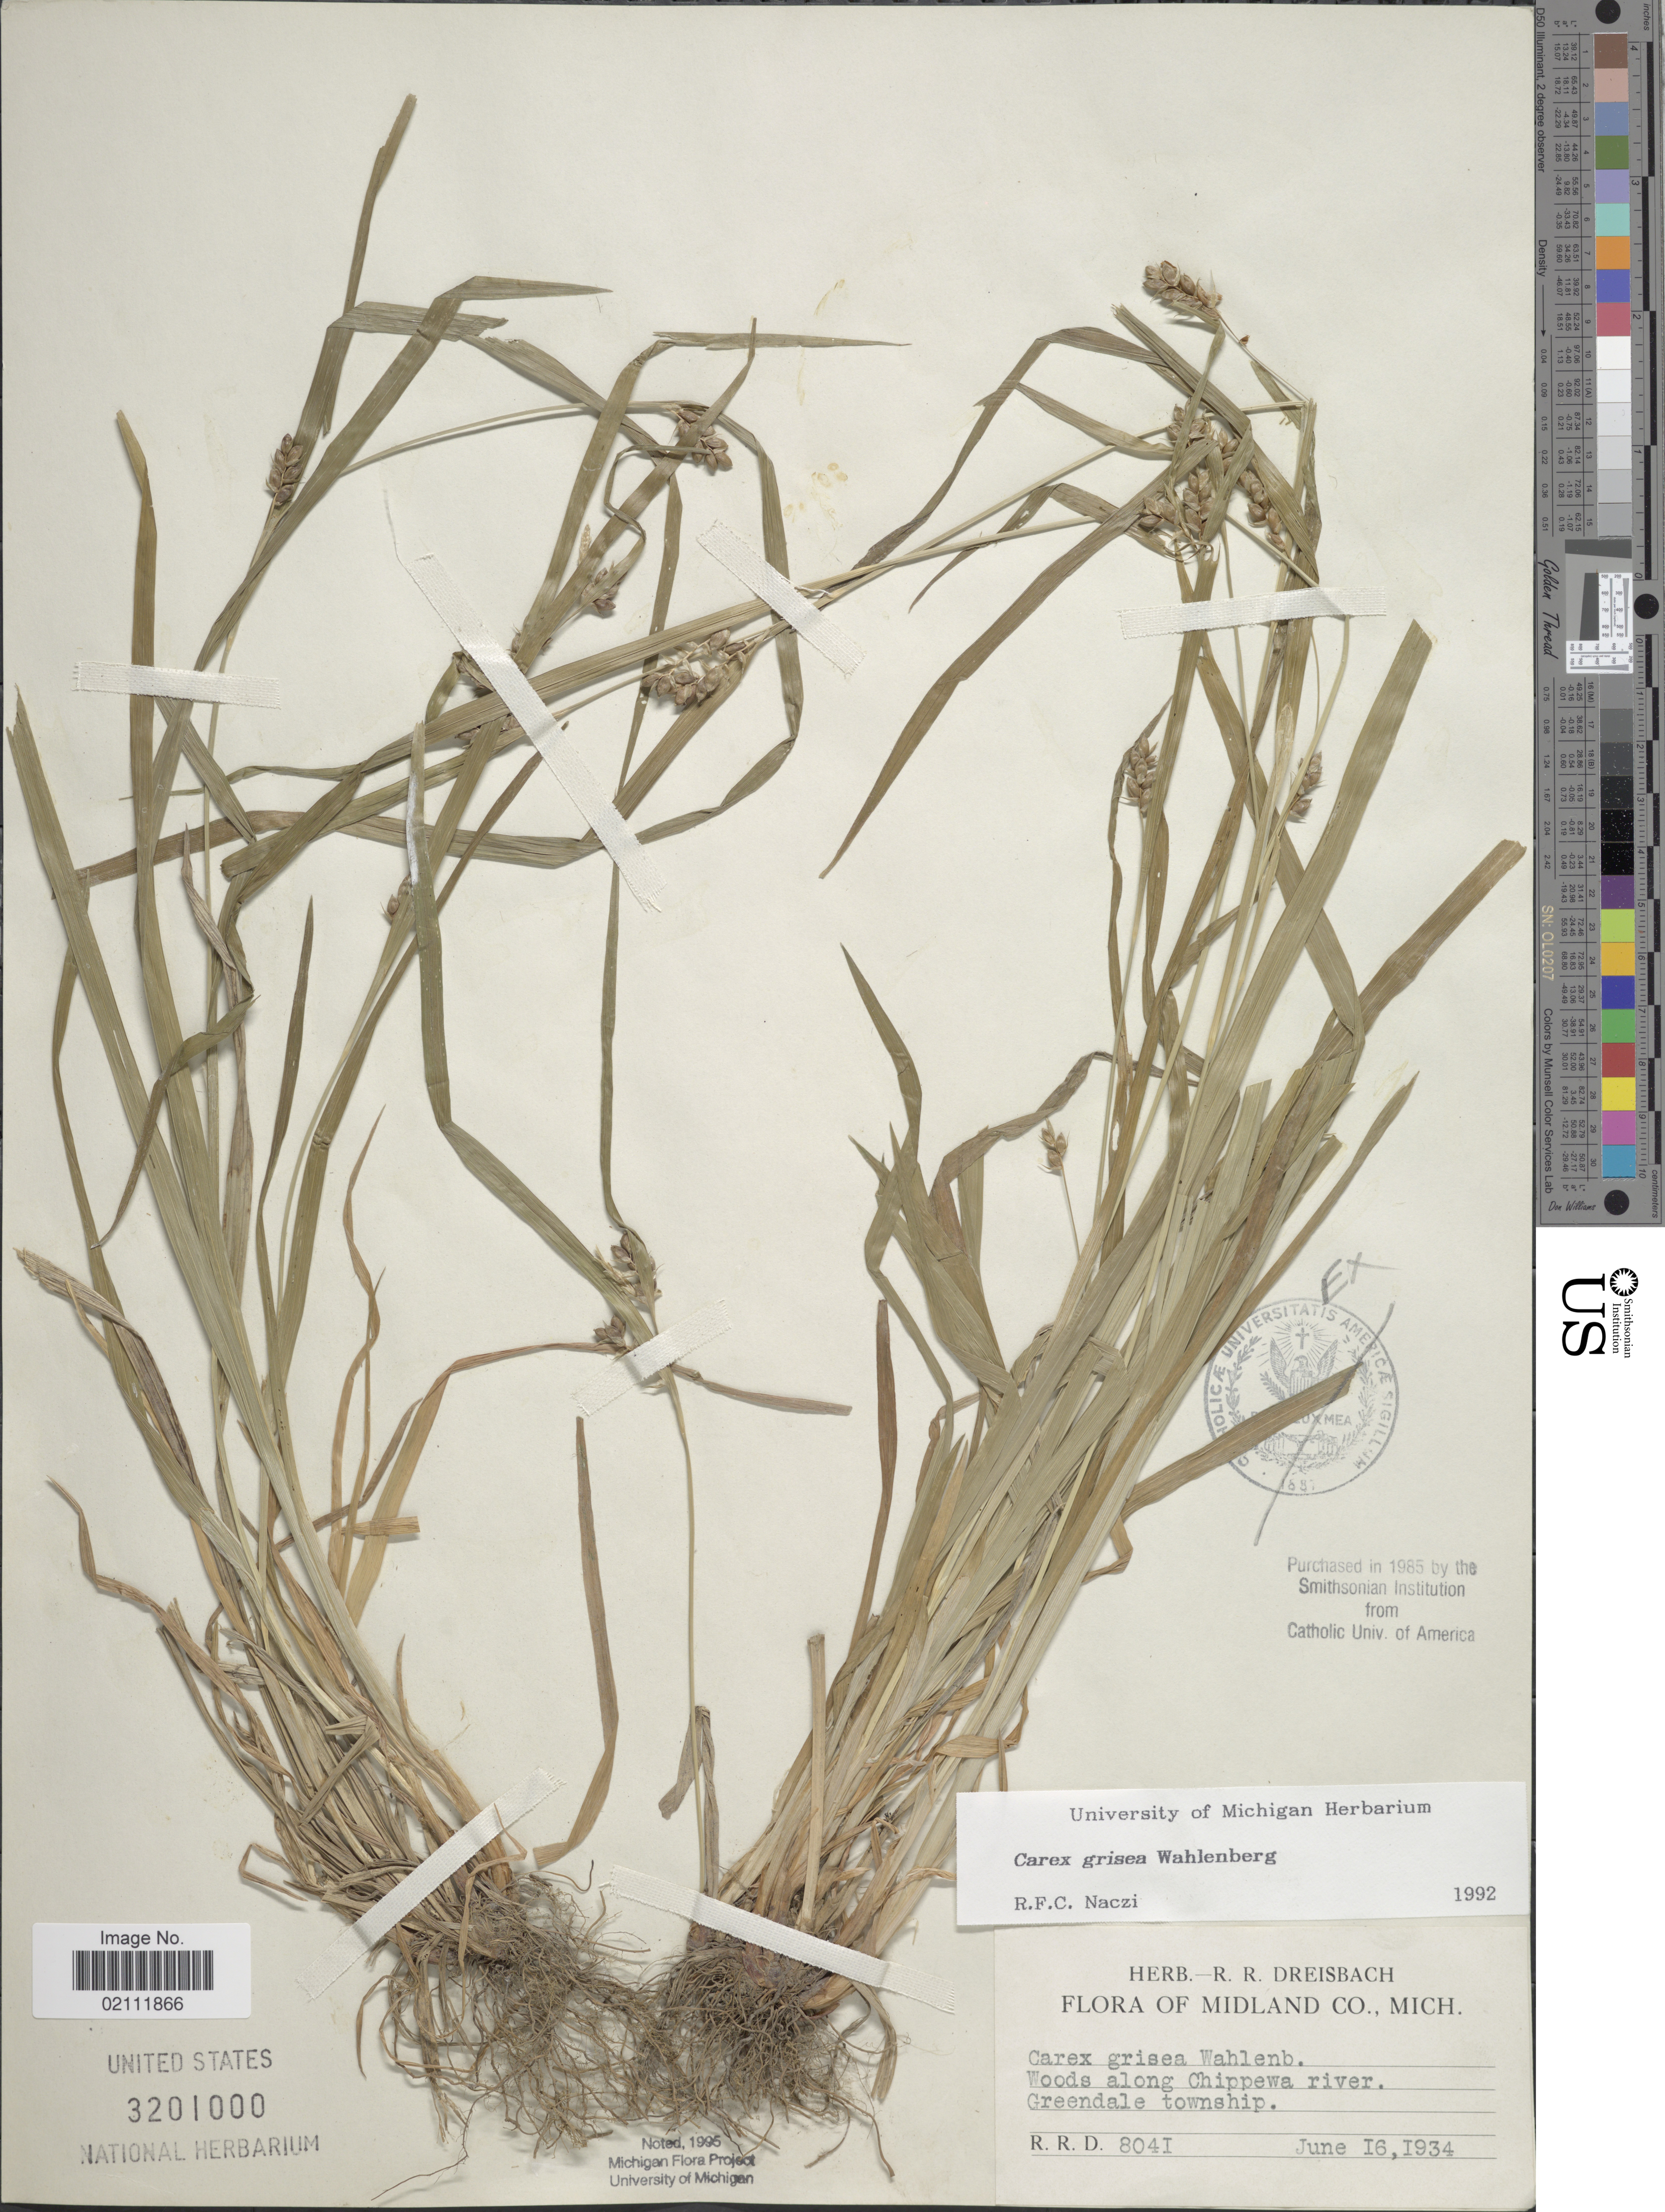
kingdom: Plantae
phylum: Tracheophyta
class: Liliopsida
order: Poales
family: Cyperaceae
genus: Carex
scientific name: Carex grisea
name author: Wahlenb.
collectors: R. Dreisbach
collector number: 8041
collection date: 1934-06-16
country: United States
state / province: Michigan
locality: Midland Co., Woods along Chippewa river, Greendale township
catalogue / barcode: US 3201000